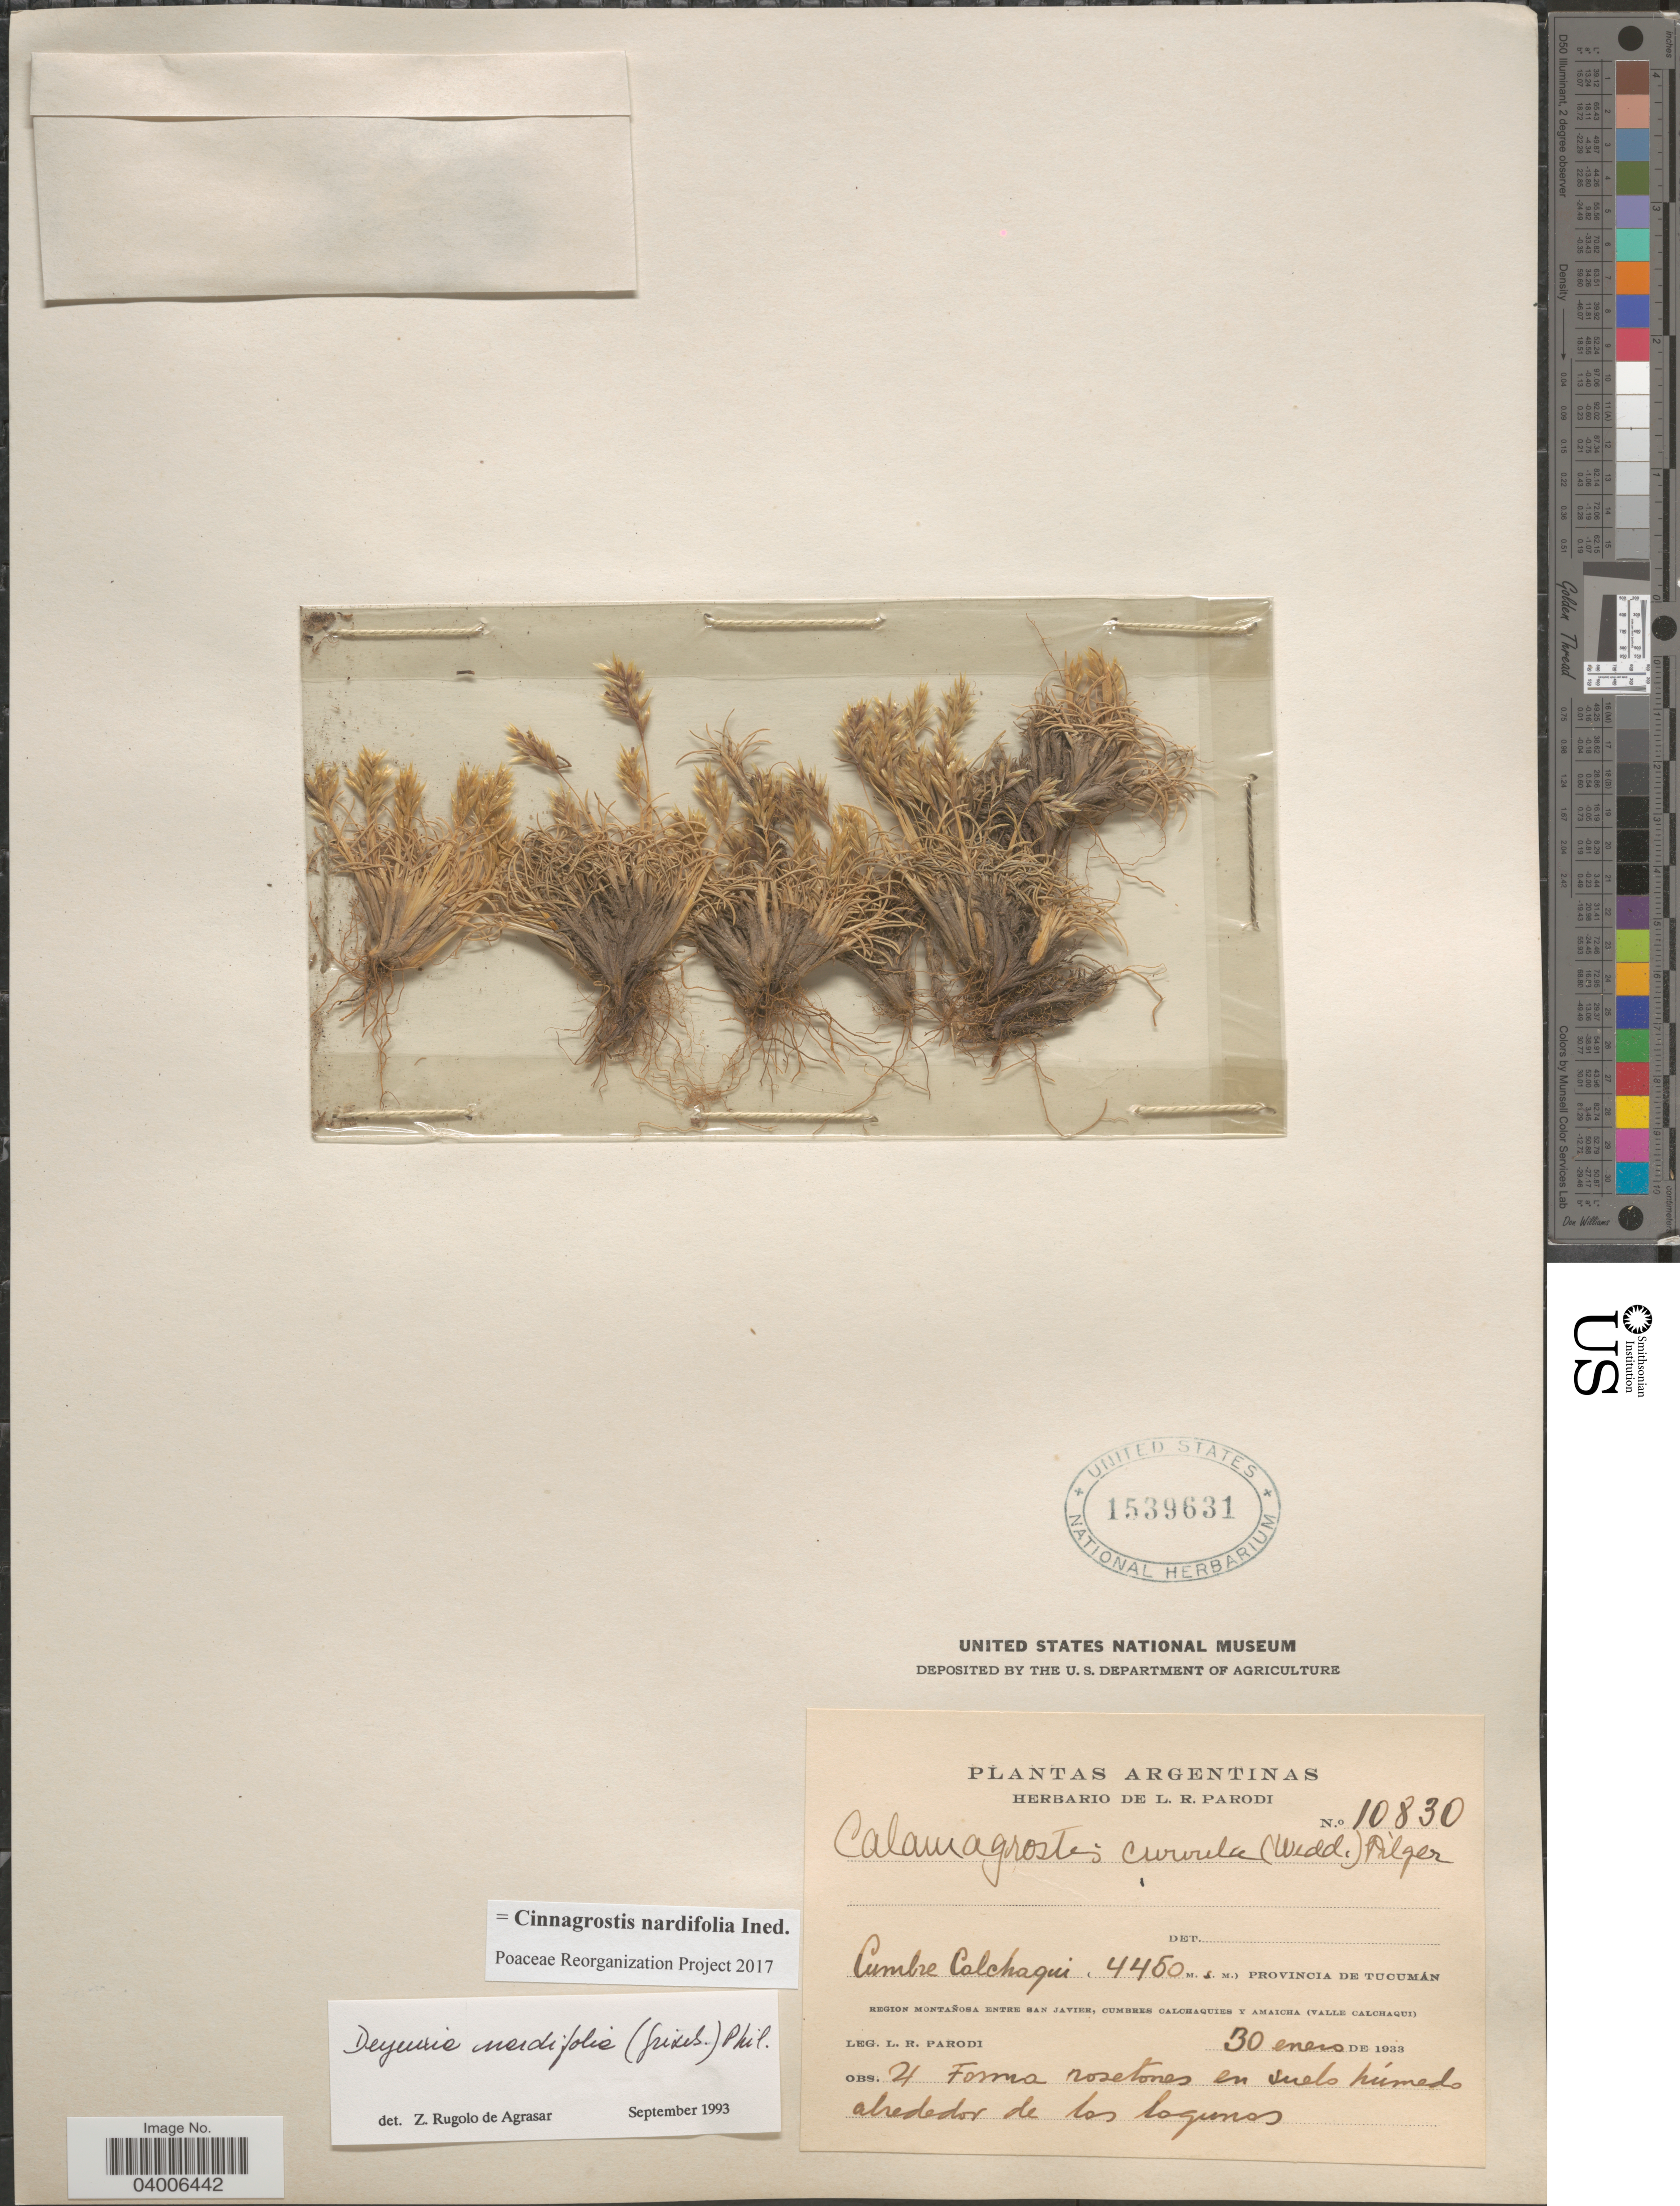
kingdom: Plantae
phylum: Tracheophyta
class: Liliopsida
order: Poales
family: Poaceae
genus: Cinnagrostis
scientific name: Cinnagrostis velutina var. nardifolia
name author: (Griseb.) P.M. Peterson et al.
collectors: L. R. Parodi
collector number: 10830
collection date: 1933-01-30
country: Argentina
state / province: Tucuman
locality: Cumbre Calchaqui. Region Montañosa entre San Javier, cumbres Calchaquies y Amaicha (Valle Calchaqui).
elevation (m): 4450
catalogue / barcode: US 1539631